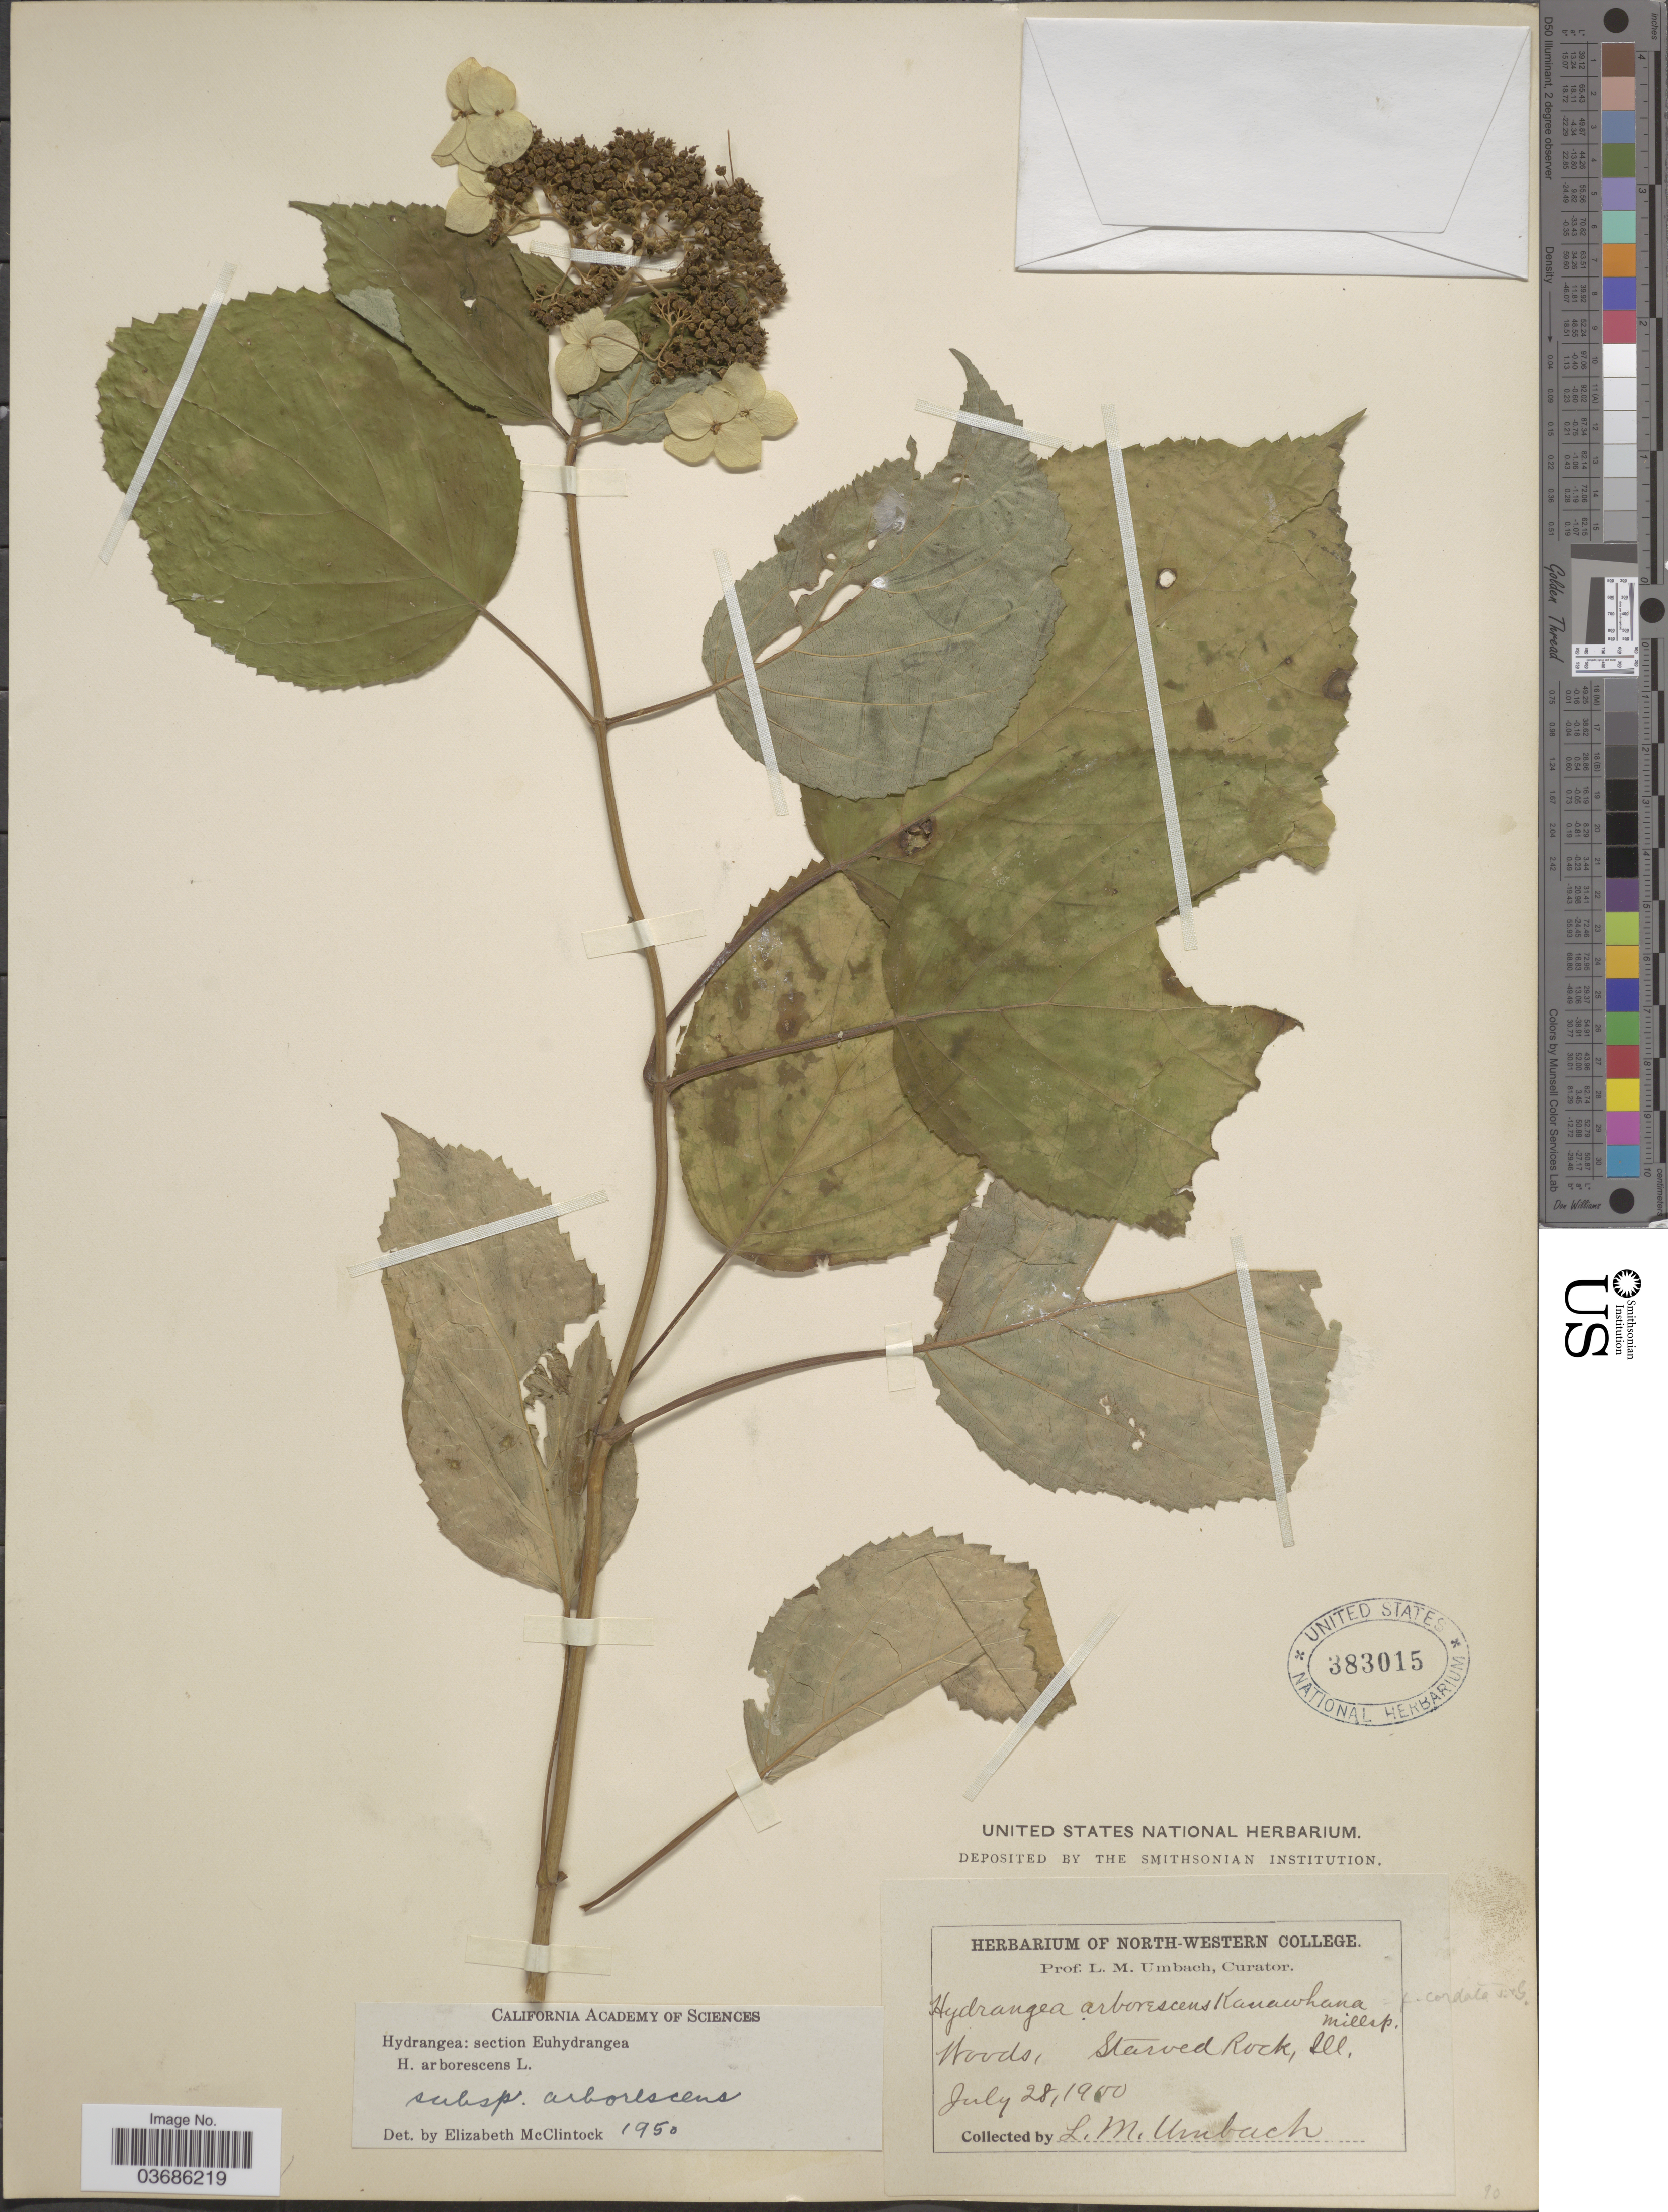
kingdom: Plantae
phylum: Tracheophyta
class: Magnoliopsida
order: Cornales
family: Hydrangeaceae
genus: Hydrangea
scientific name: Hydrangea arborescens subsp. arborescens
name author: L.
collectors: L. M. Umbach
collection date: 1900-07-28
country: United States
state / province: Illinois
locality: Starved Rock.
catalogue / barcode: US 383015